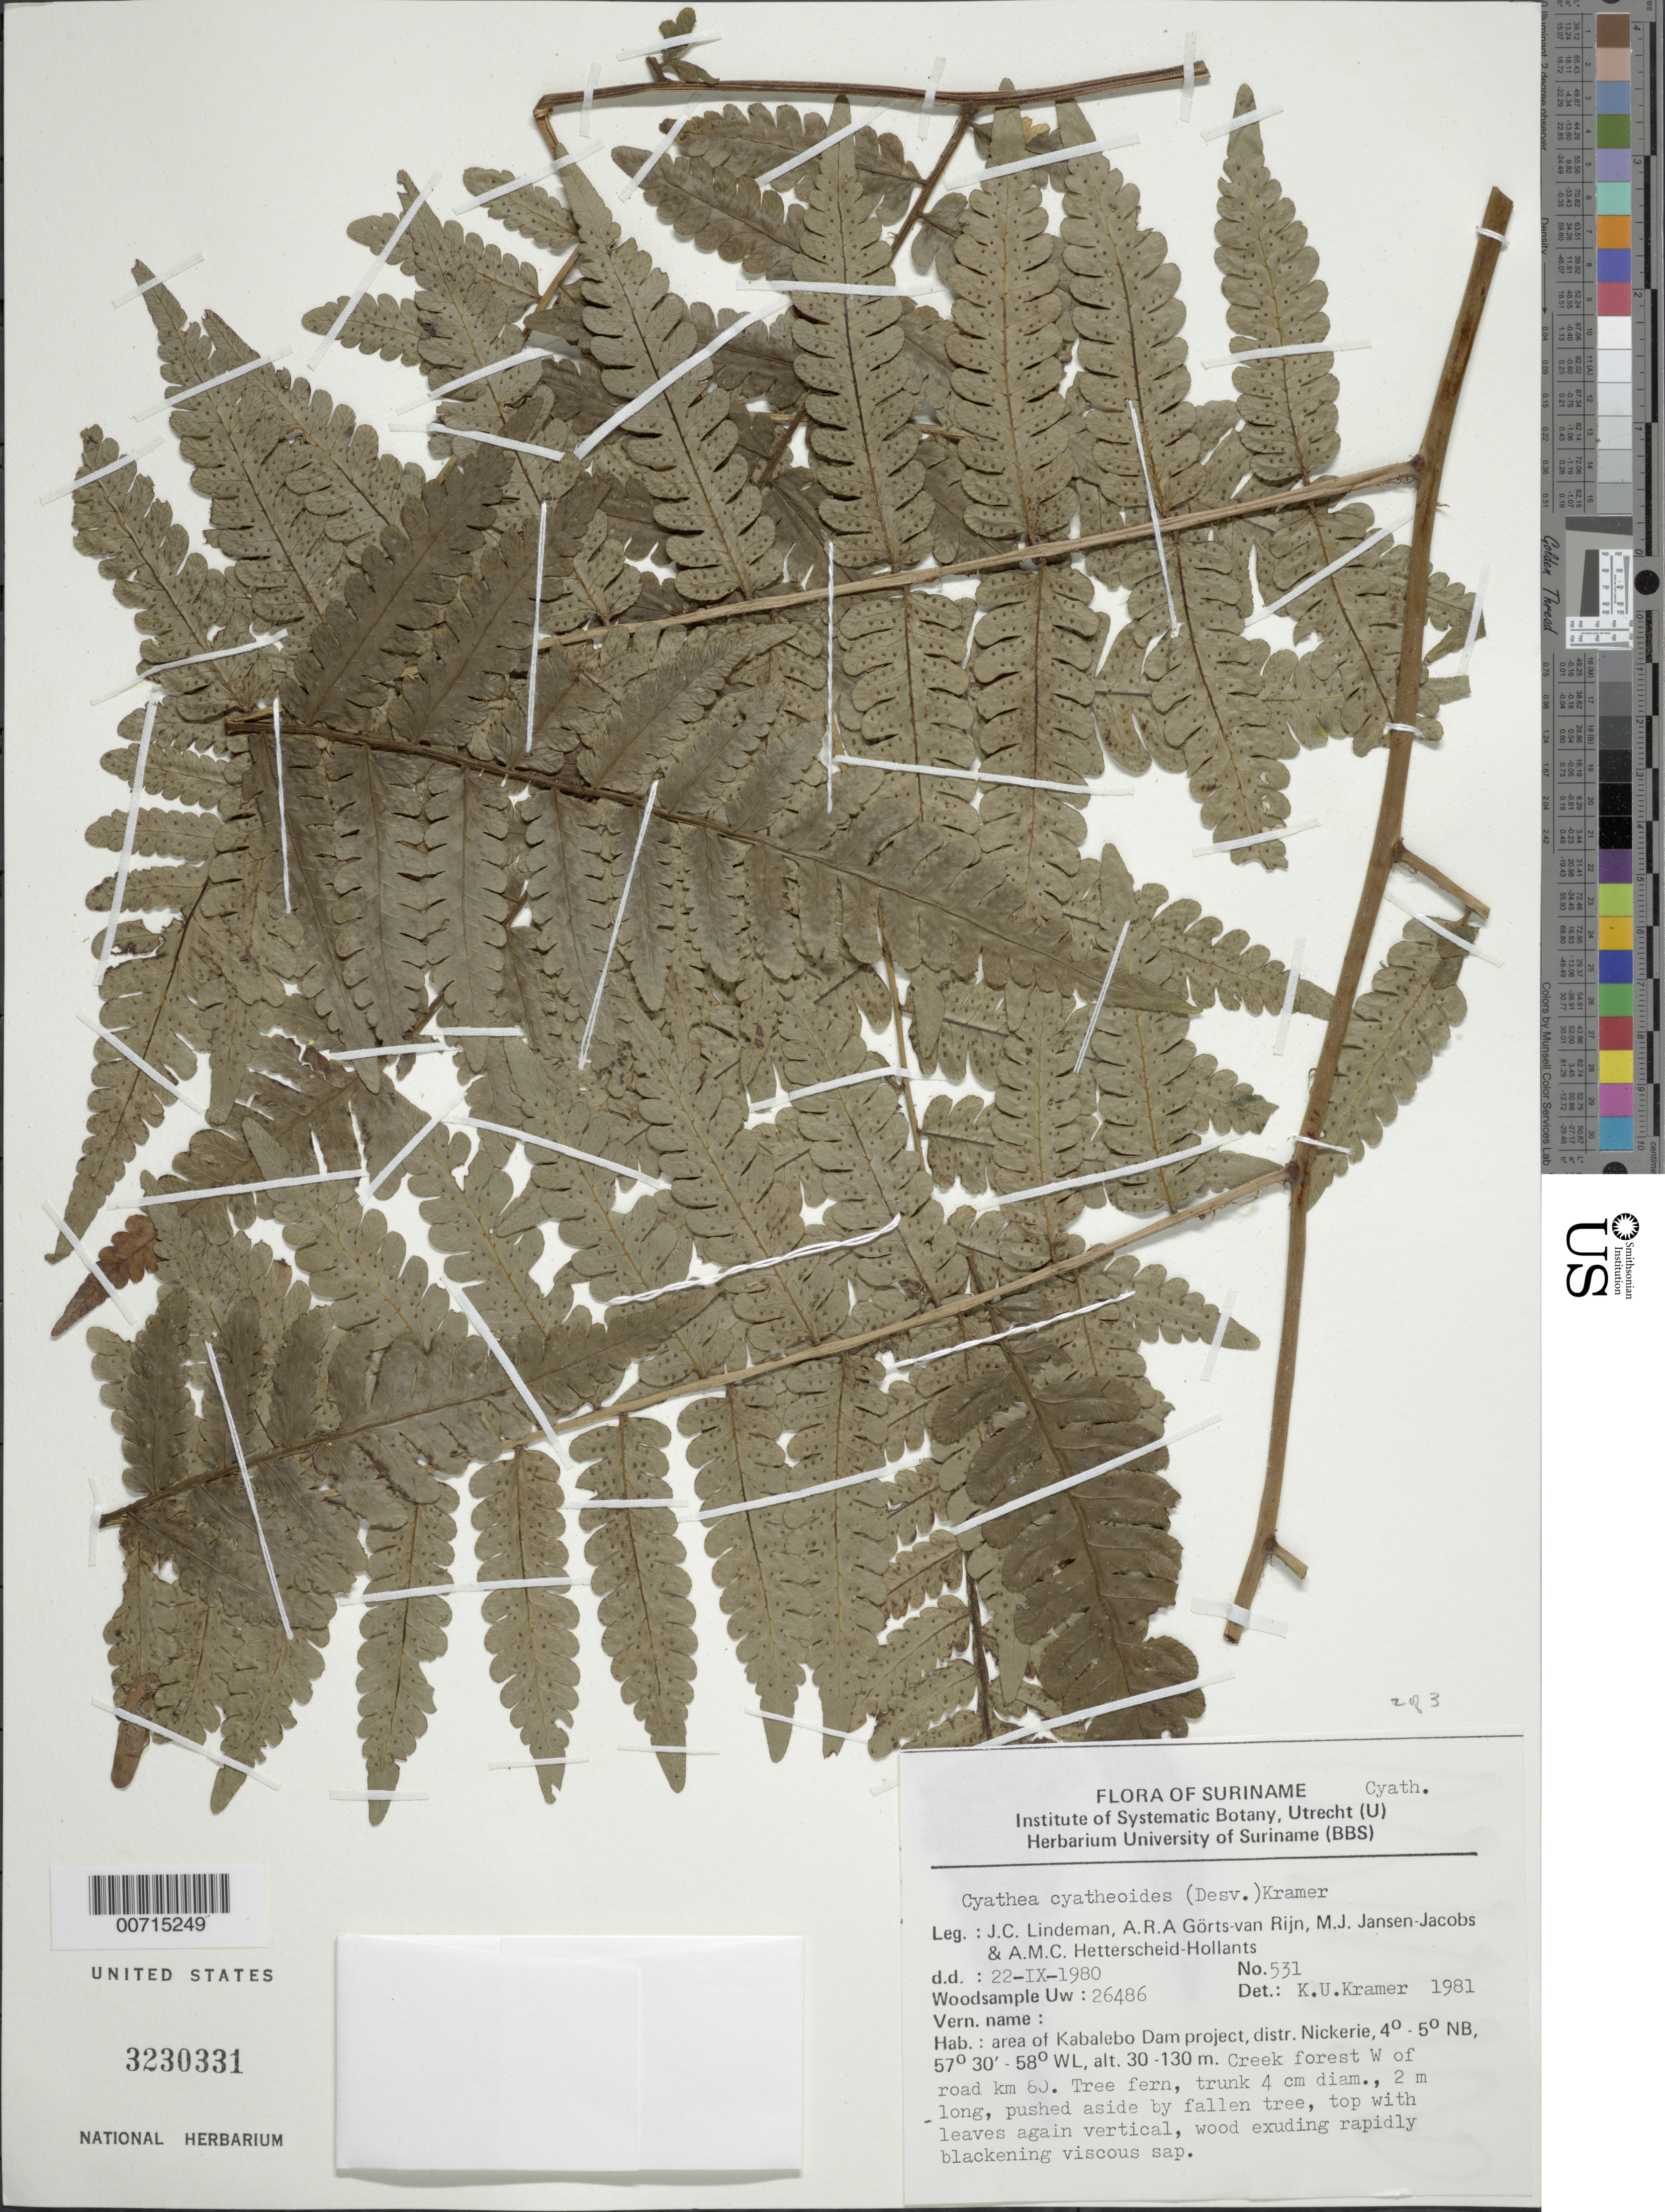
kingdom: Plantae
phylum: Tracheophyta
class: Polypodiopsida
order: Cyatheales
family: Cyatheaceae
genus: Cyathea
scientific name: Cyathea cyatheoides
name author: (Desv.) K.U. Kramer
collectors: J. C. Lindeman, A. .R. A. Görts-van Rijn, M. J. Jansen-Jacobs & A. Hetterscheid-Hollants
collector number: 531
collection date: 1980-09-22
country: Suriname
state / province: Nickerie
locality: Area of Kabalebo Dam project, distr. Nickerie. Creek forest W of road km 80.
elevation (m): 30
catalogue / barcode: US 3230331